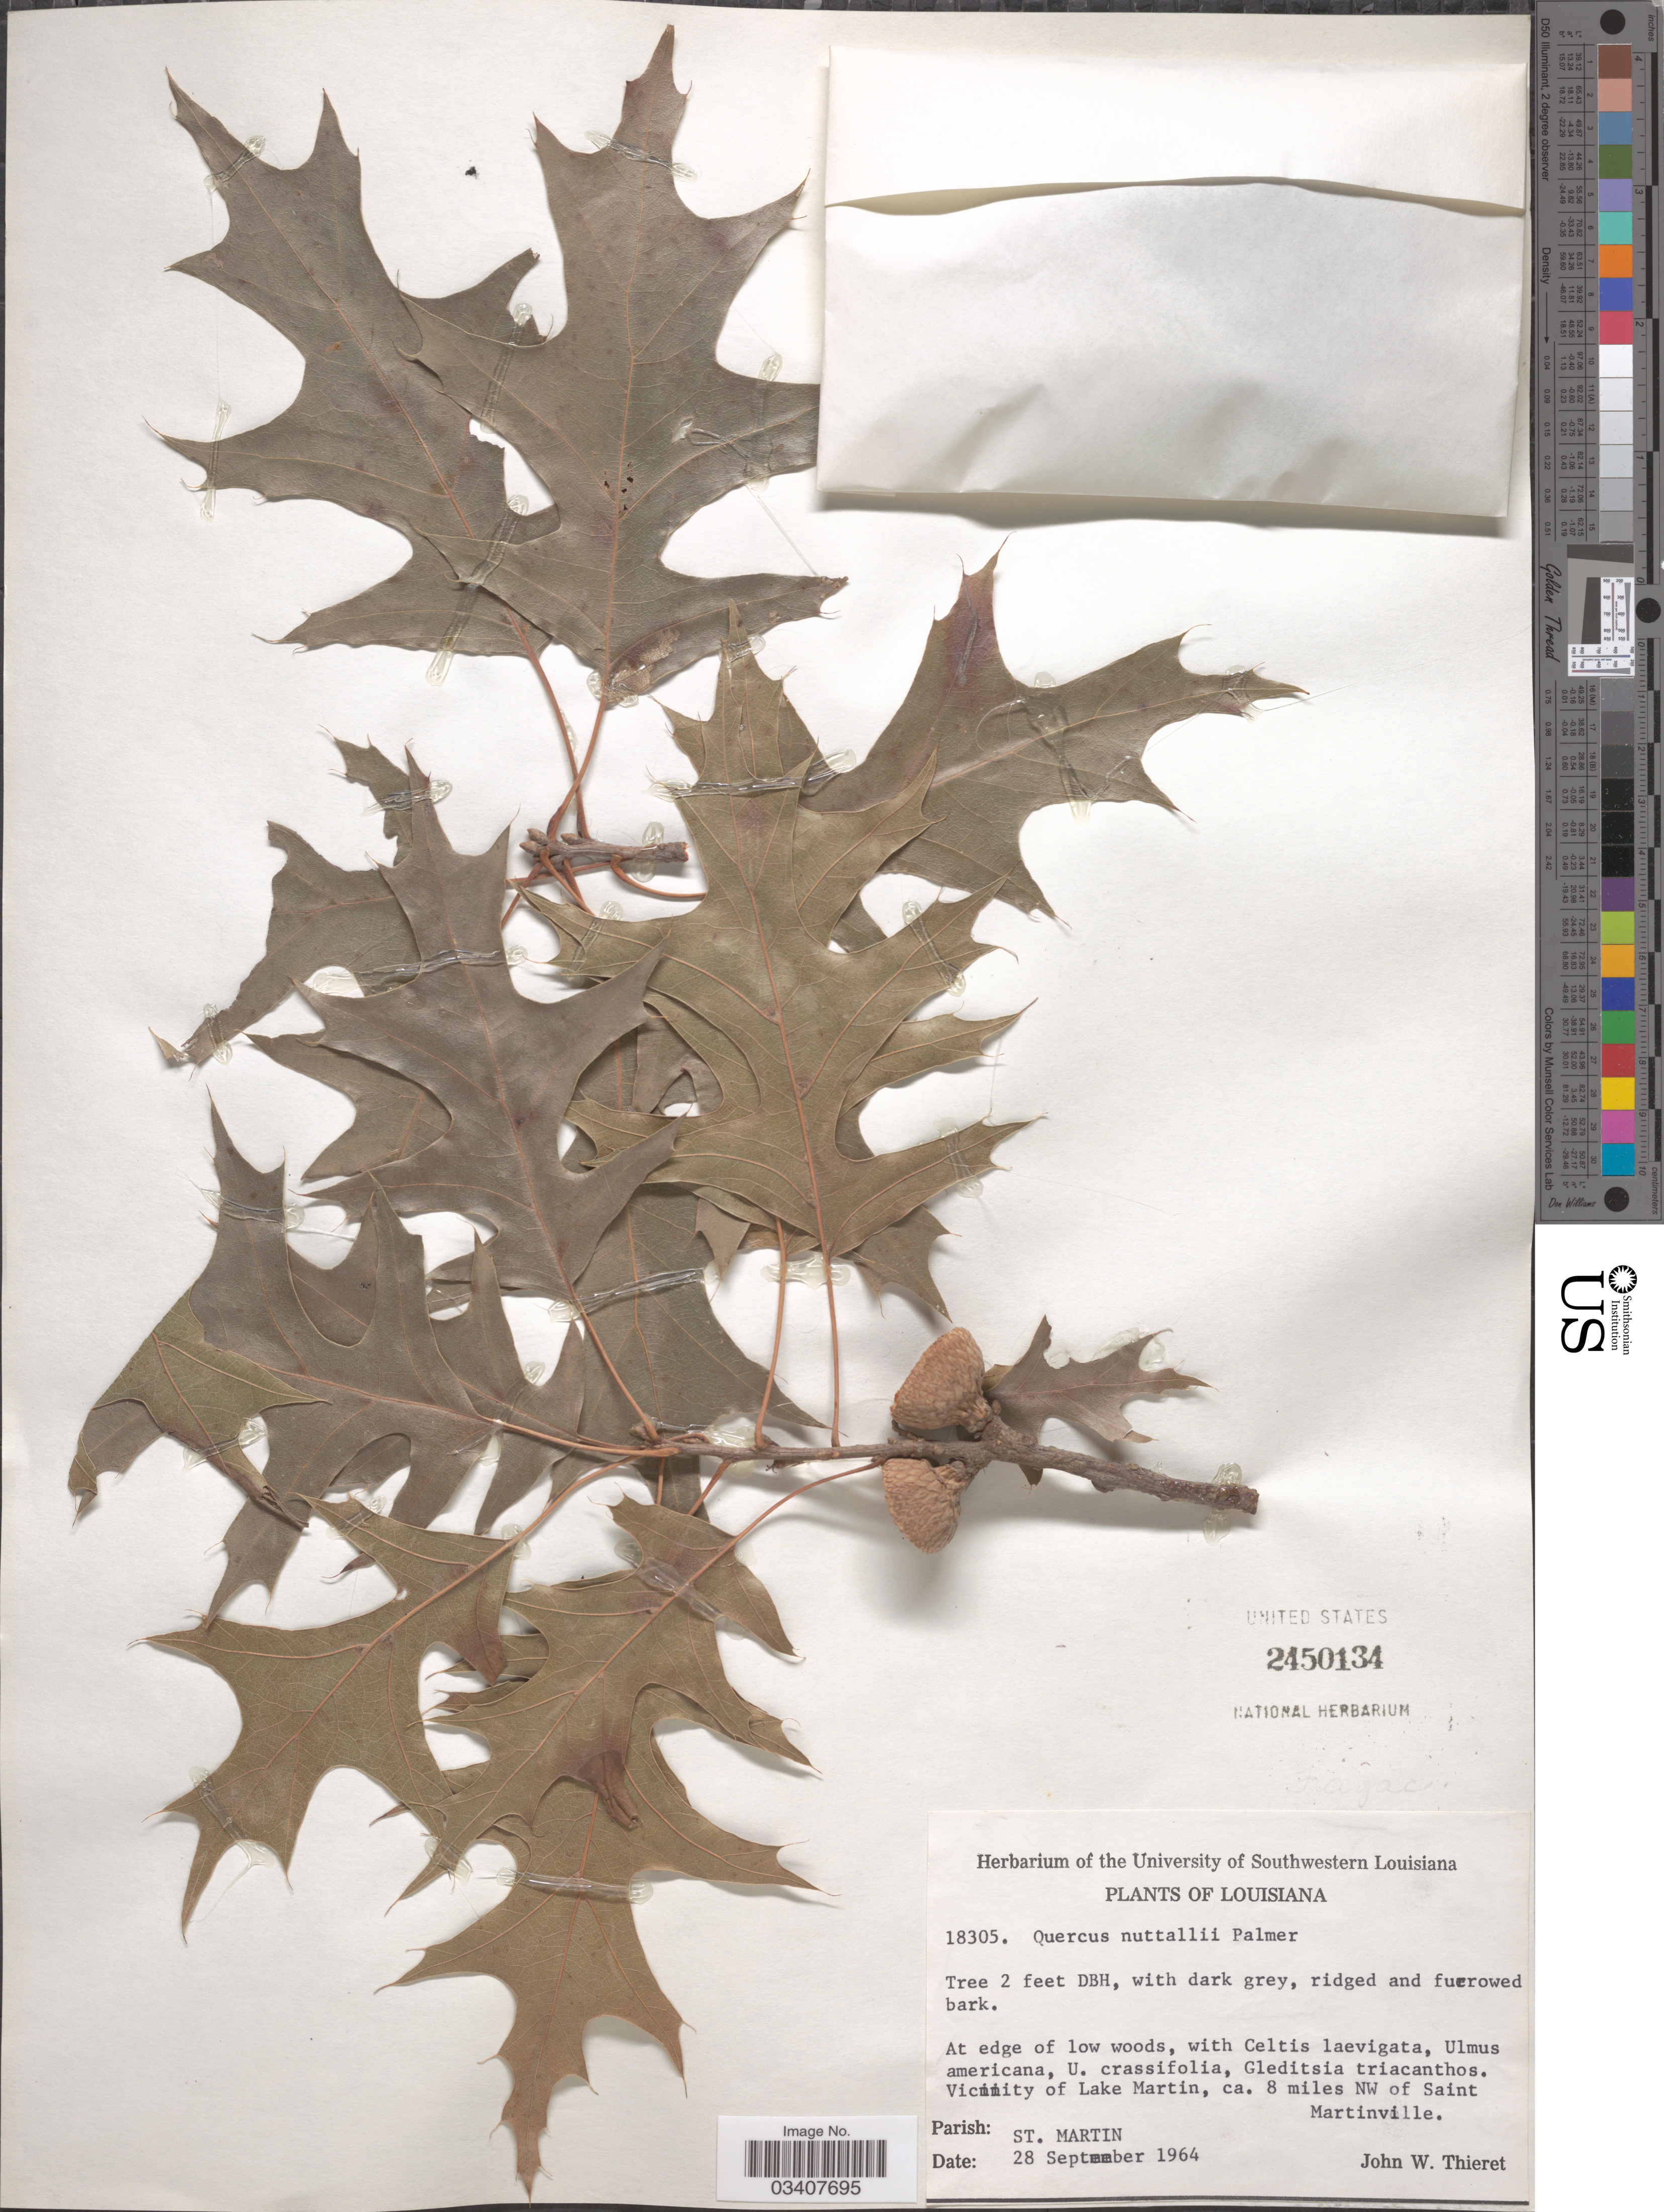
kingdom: Plantae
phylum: Tracheophyta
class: Magnoliopsida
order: Fagales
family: Fagaceae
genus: Quercus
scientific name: Quercus nuttallii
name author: E.J. Palmer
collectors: J. W. Thieret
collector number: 18305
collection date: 1964-09-28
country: United States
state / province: Louisiana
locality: Vicinity of Lake Martin, ca. 8 miles NW of Saint Martinville. Parish: St. Martin.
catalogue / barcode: US 2450134